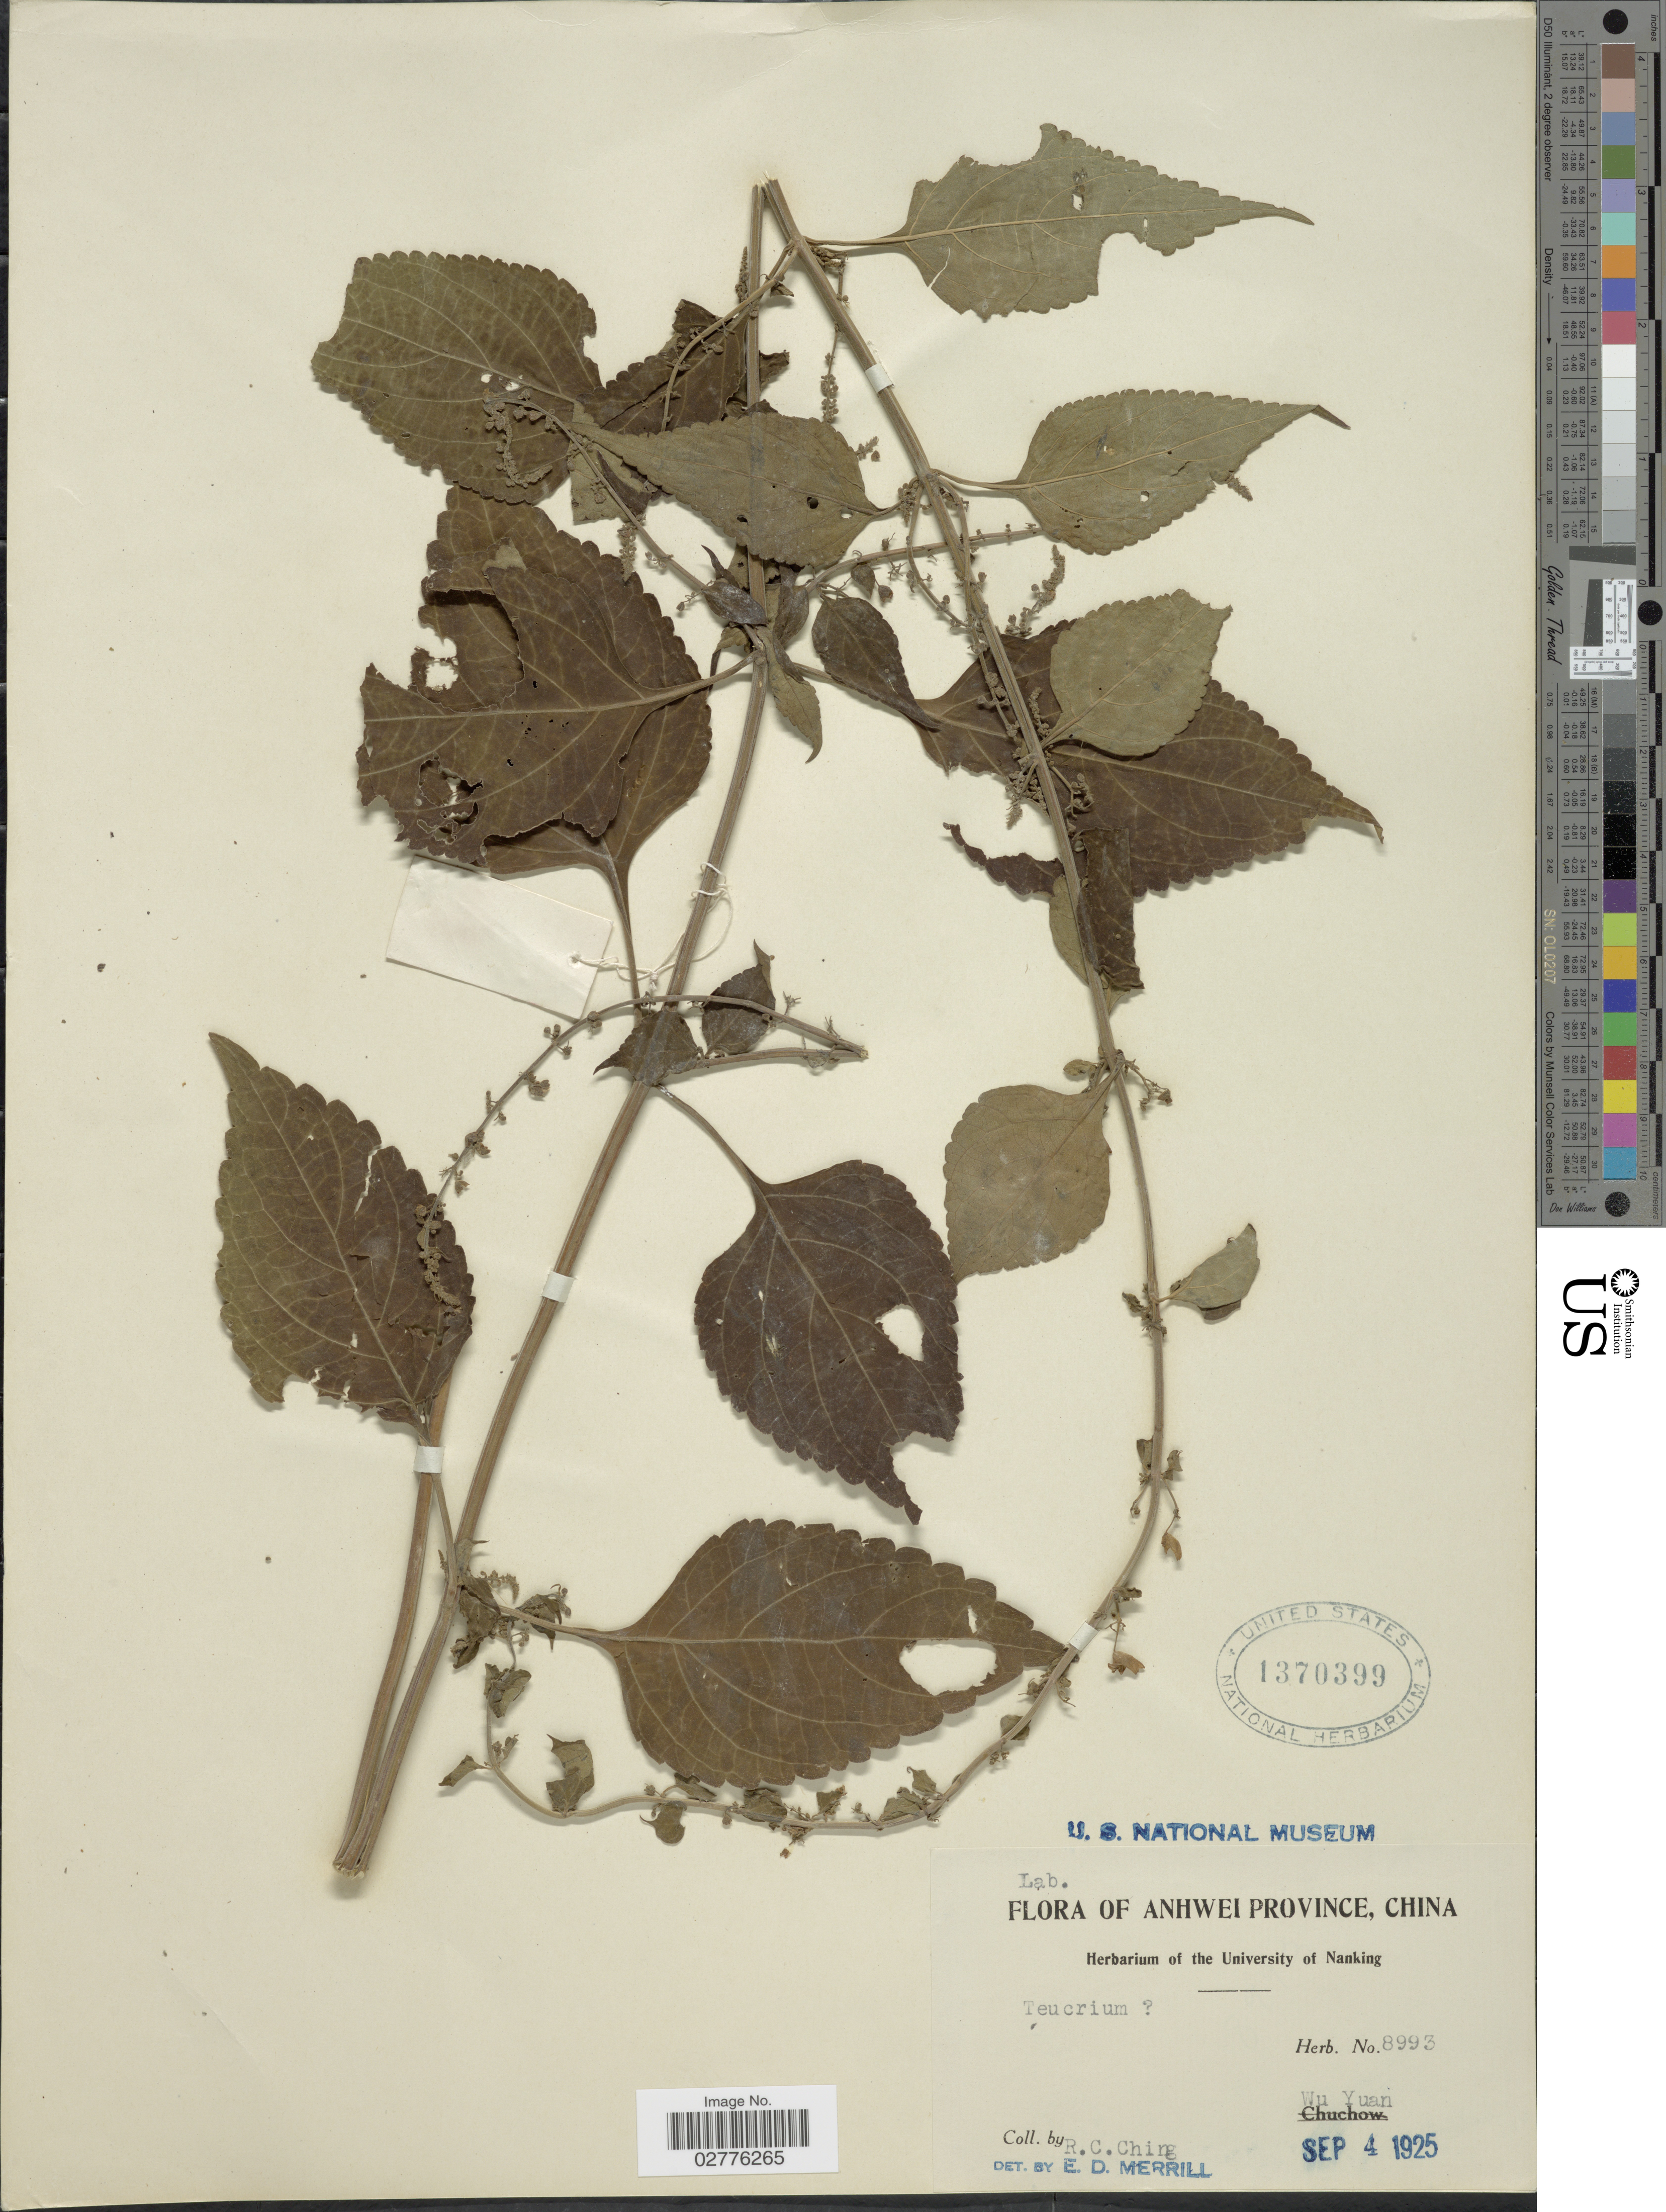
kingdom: Plantae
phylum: Tracheophyta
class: Magnoliopsida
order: Lamiales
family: Lamiaceae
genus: Teucrium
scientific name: Teucrium sp.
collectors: R. C. Ching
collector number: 8993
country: China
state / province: Anhui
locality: Anhwei Province, Wu Yuan.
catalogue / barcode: US 1370399